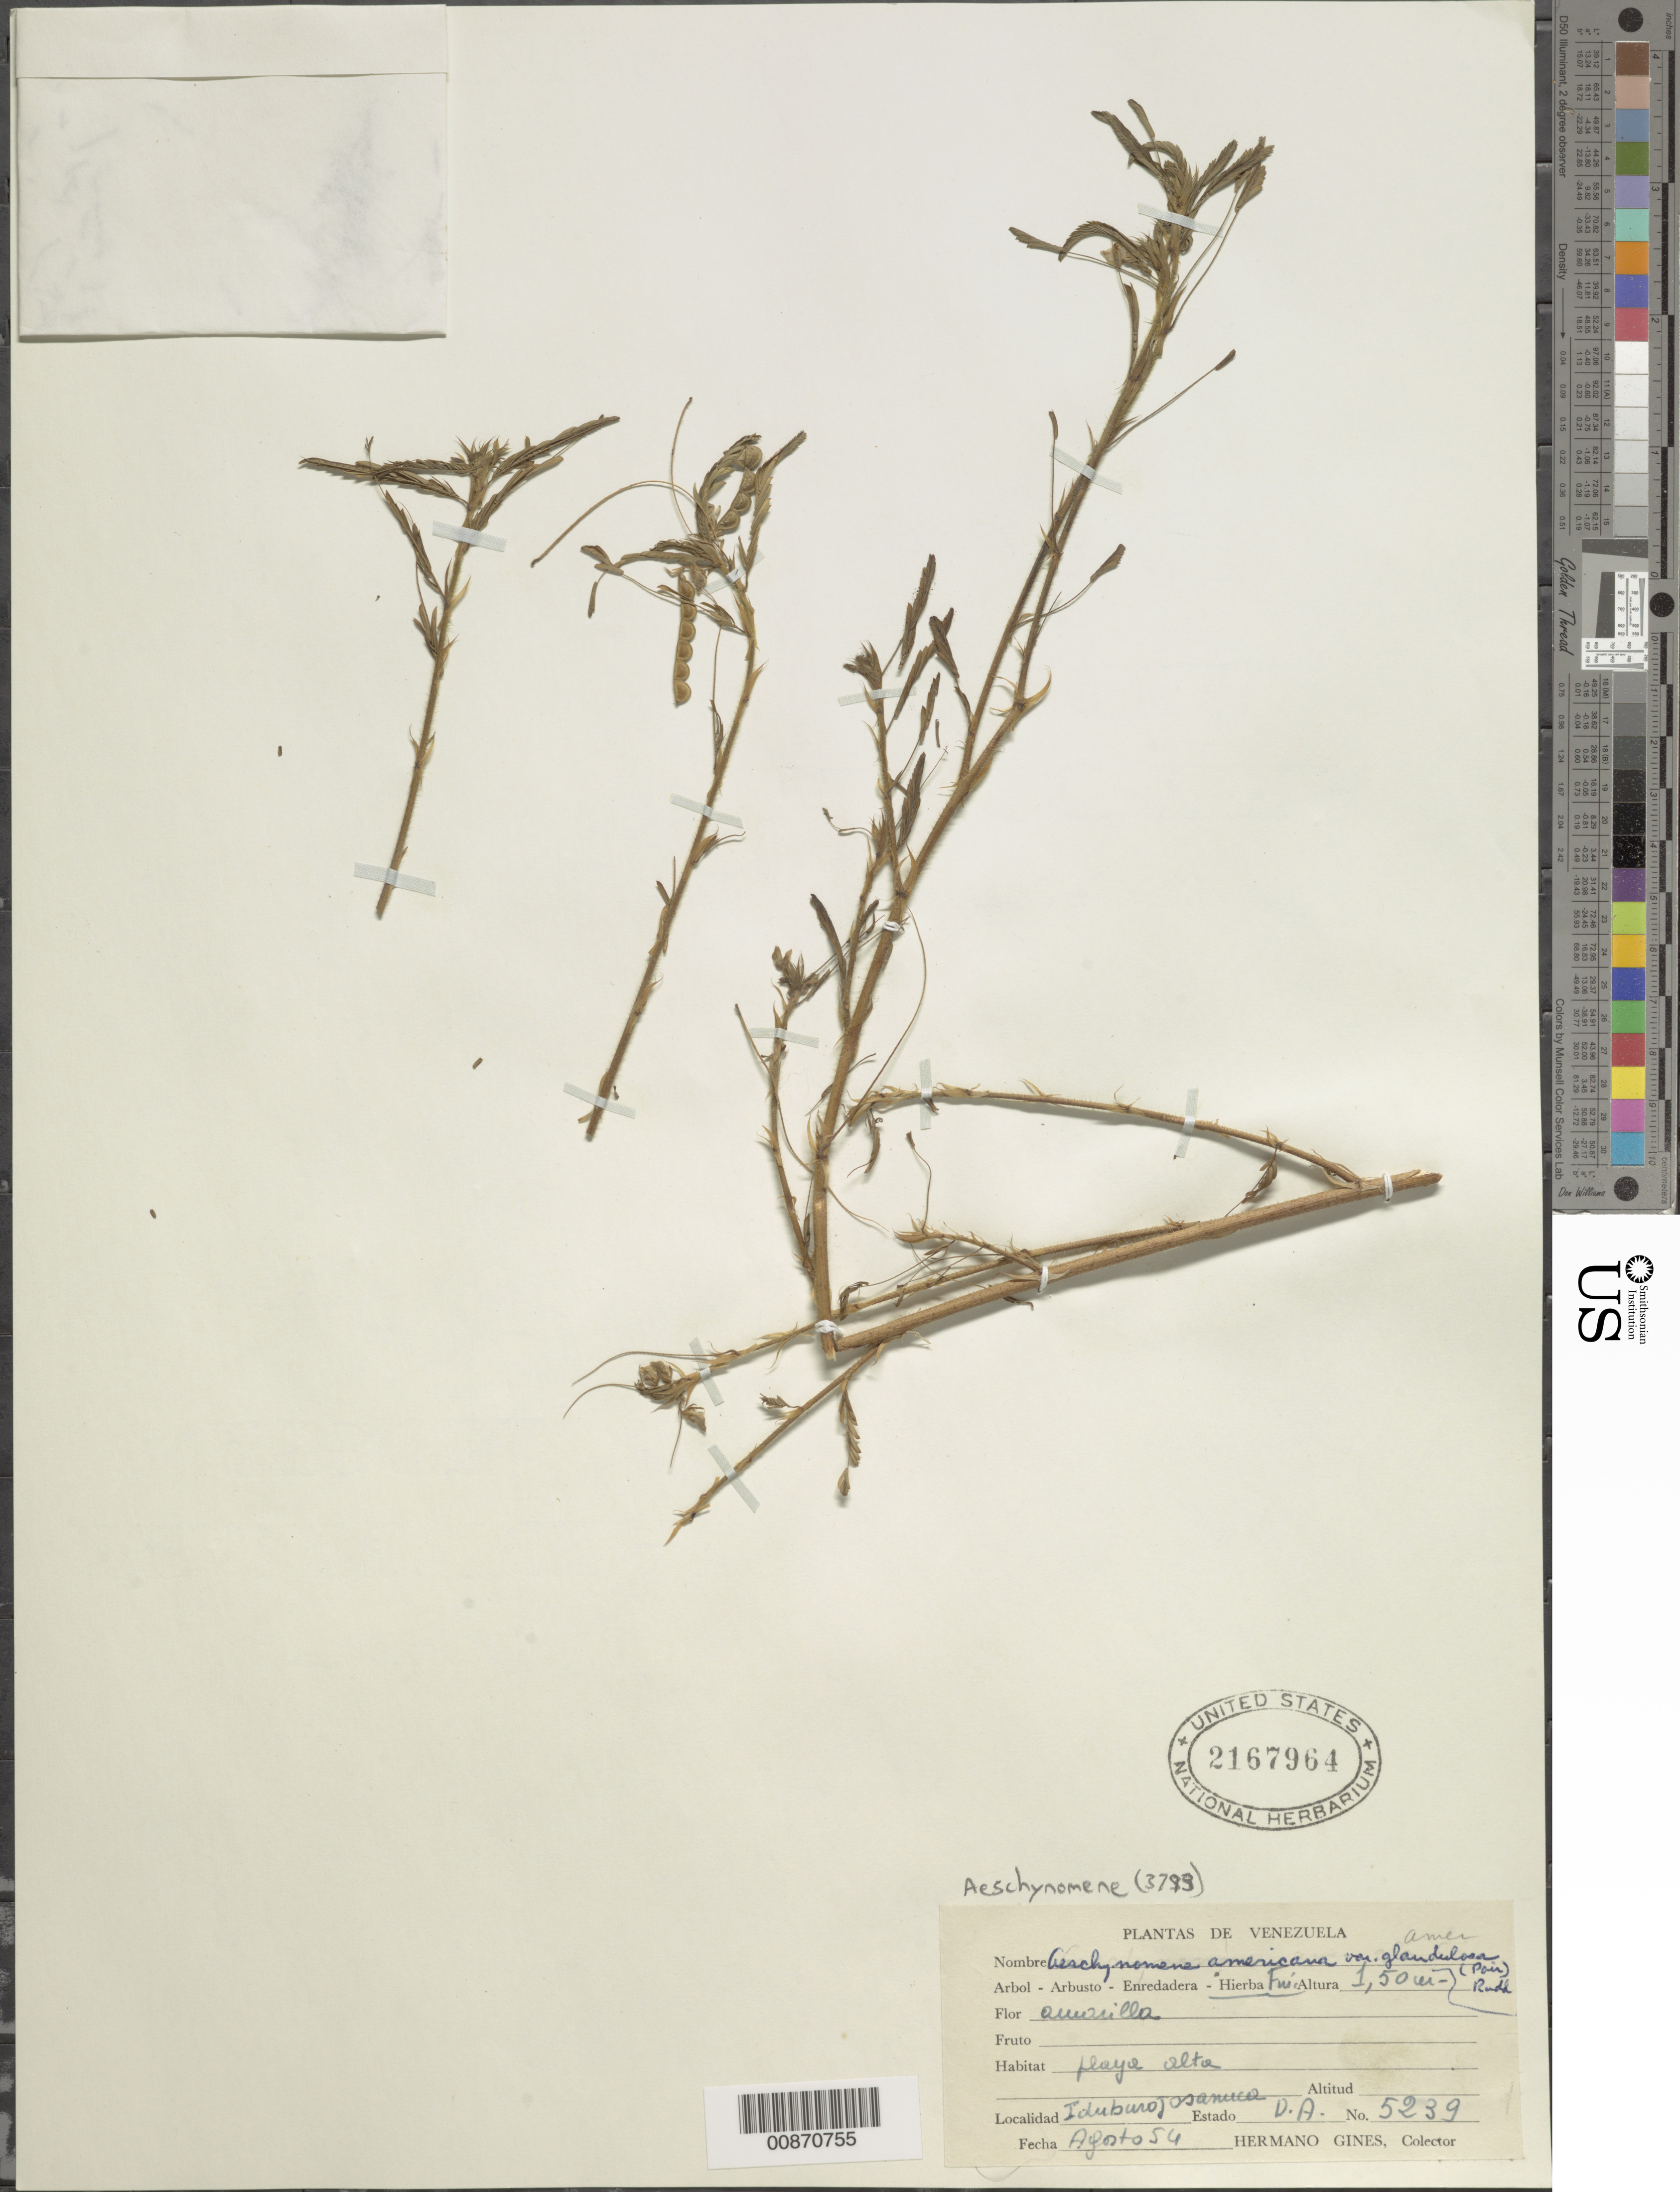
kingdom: Plantae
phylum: Tracheophyta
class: Magnoliopsida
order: Fabales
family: Fabaceae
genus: Aeschynomene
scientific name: Aeschynomene americana var. americana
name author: L.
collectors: H. Gines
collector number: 5239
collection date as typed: Aug-54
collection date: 1954-08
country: Venezuela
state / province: Delta Amacuro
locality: Isla Burojoida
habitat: Playa alta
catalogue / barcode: US 2167964